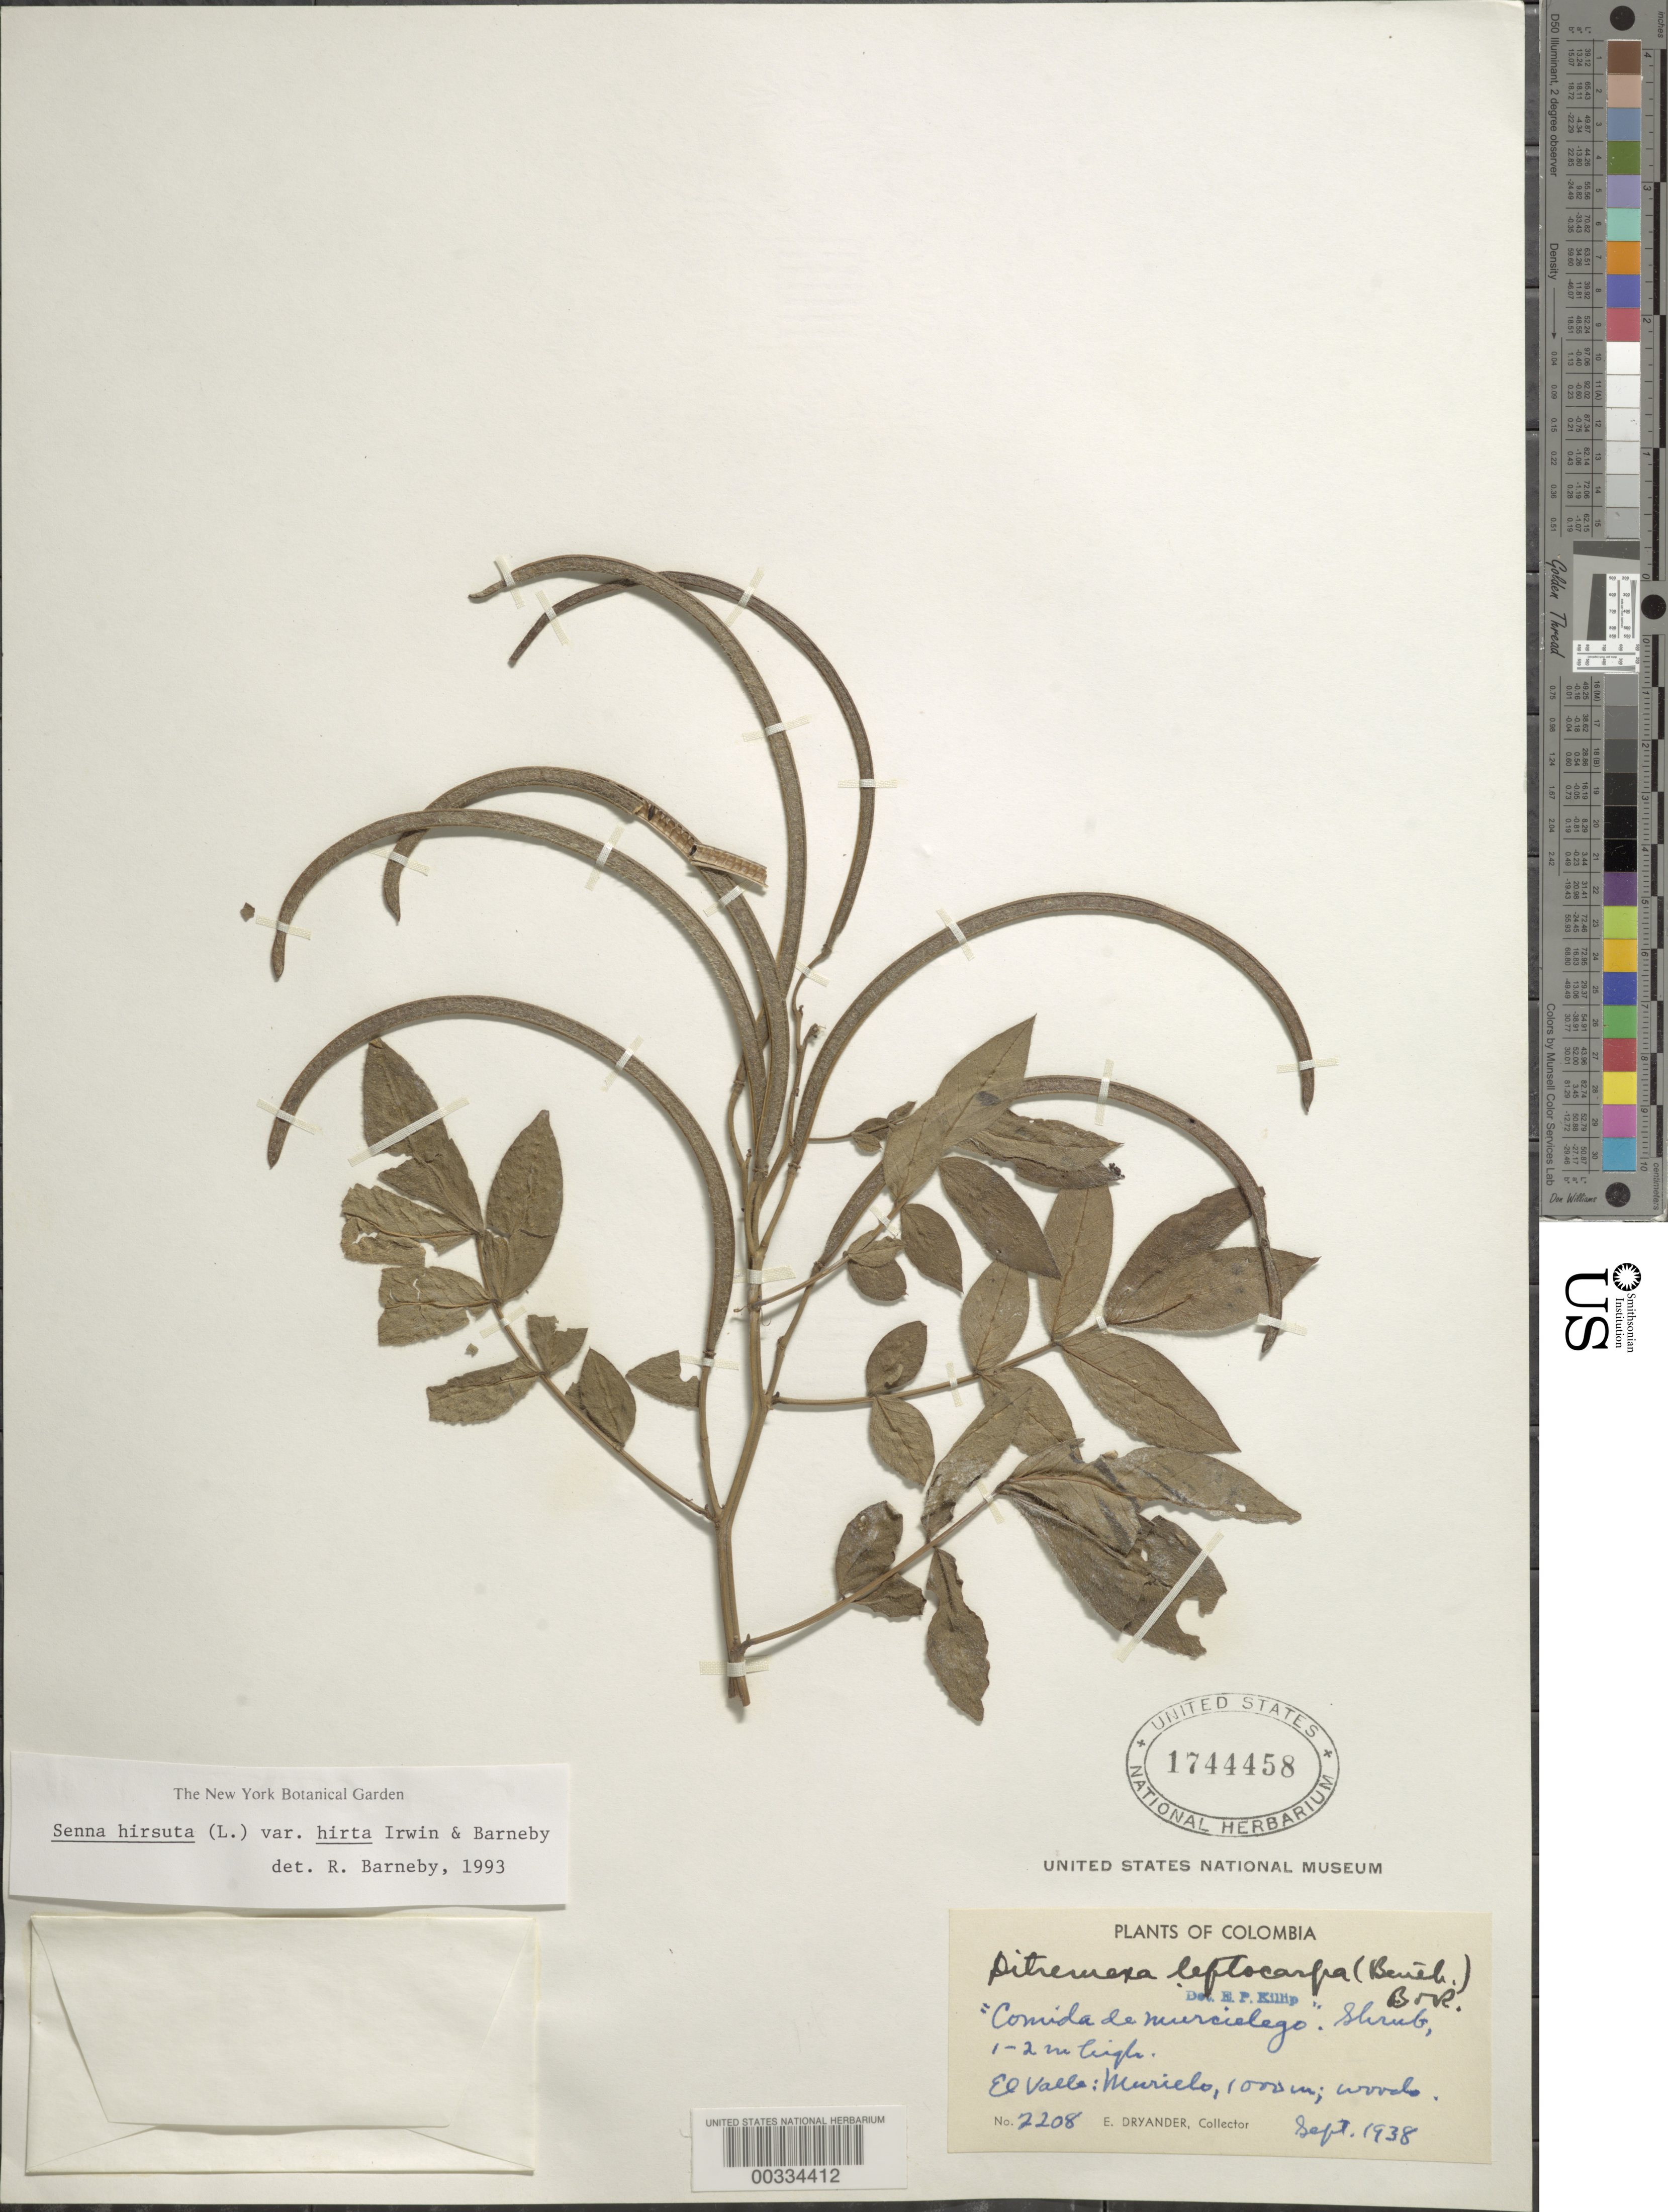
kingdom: Plantae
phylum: Tracheophyta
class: Magnoliopsida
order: Fabales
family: Fabaceae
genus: Senna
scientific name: Senna hirsuta var. hirta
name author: H.S. Irwin & Barneby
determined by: Barneby, Rupert C., (NY)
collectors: E. I. Dryander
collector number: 2208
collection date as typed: Sep 1938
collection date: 1938-09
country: Colombia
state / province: Valle del Cauca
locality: Murielo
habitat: Woods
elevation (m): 1000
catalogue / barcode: US 1744458